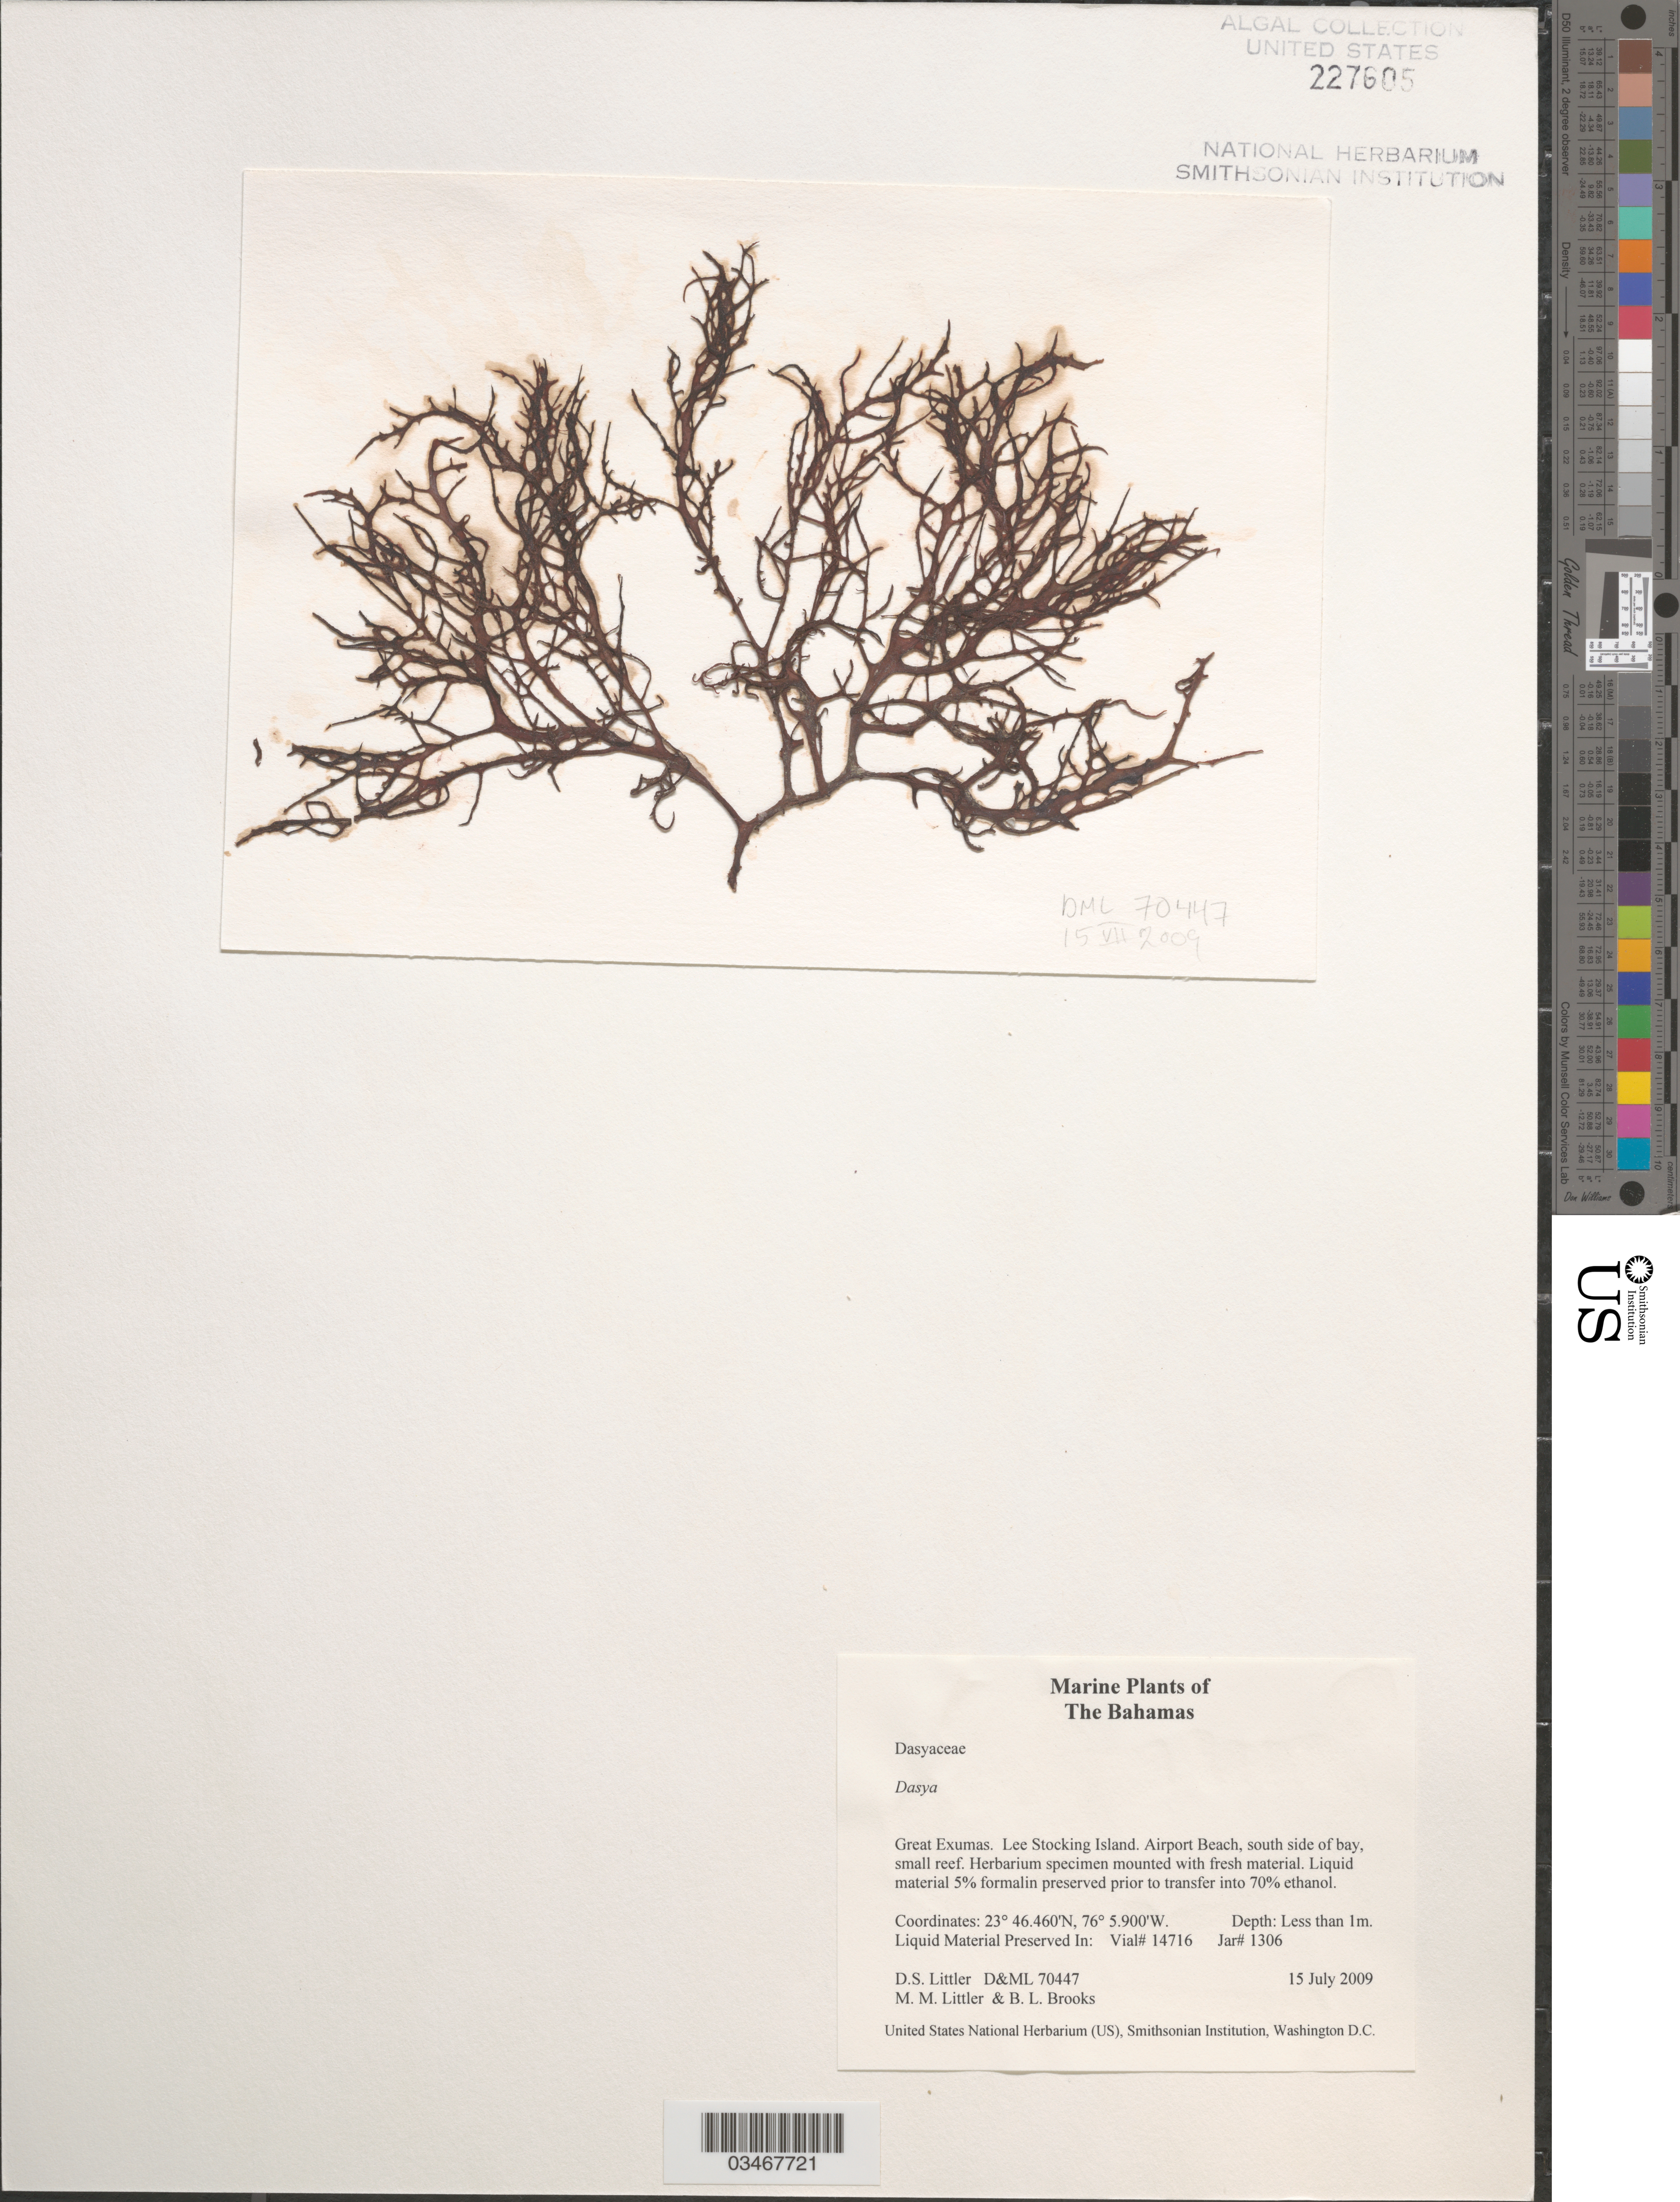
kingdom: Plantae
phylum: Rhodophyta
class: Florideophyceae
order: Ceramiales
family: Dasyaceae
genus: Dasya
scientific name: Dasya sp.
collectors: D. S. Littler & M. M. Littler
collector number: D&ML 70447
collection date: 2009-07-15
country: Bahamas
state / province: Exuma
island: Lee Stocking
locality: Exumas. Lee Stocking Is. Airport Beach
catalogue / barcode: US 227605